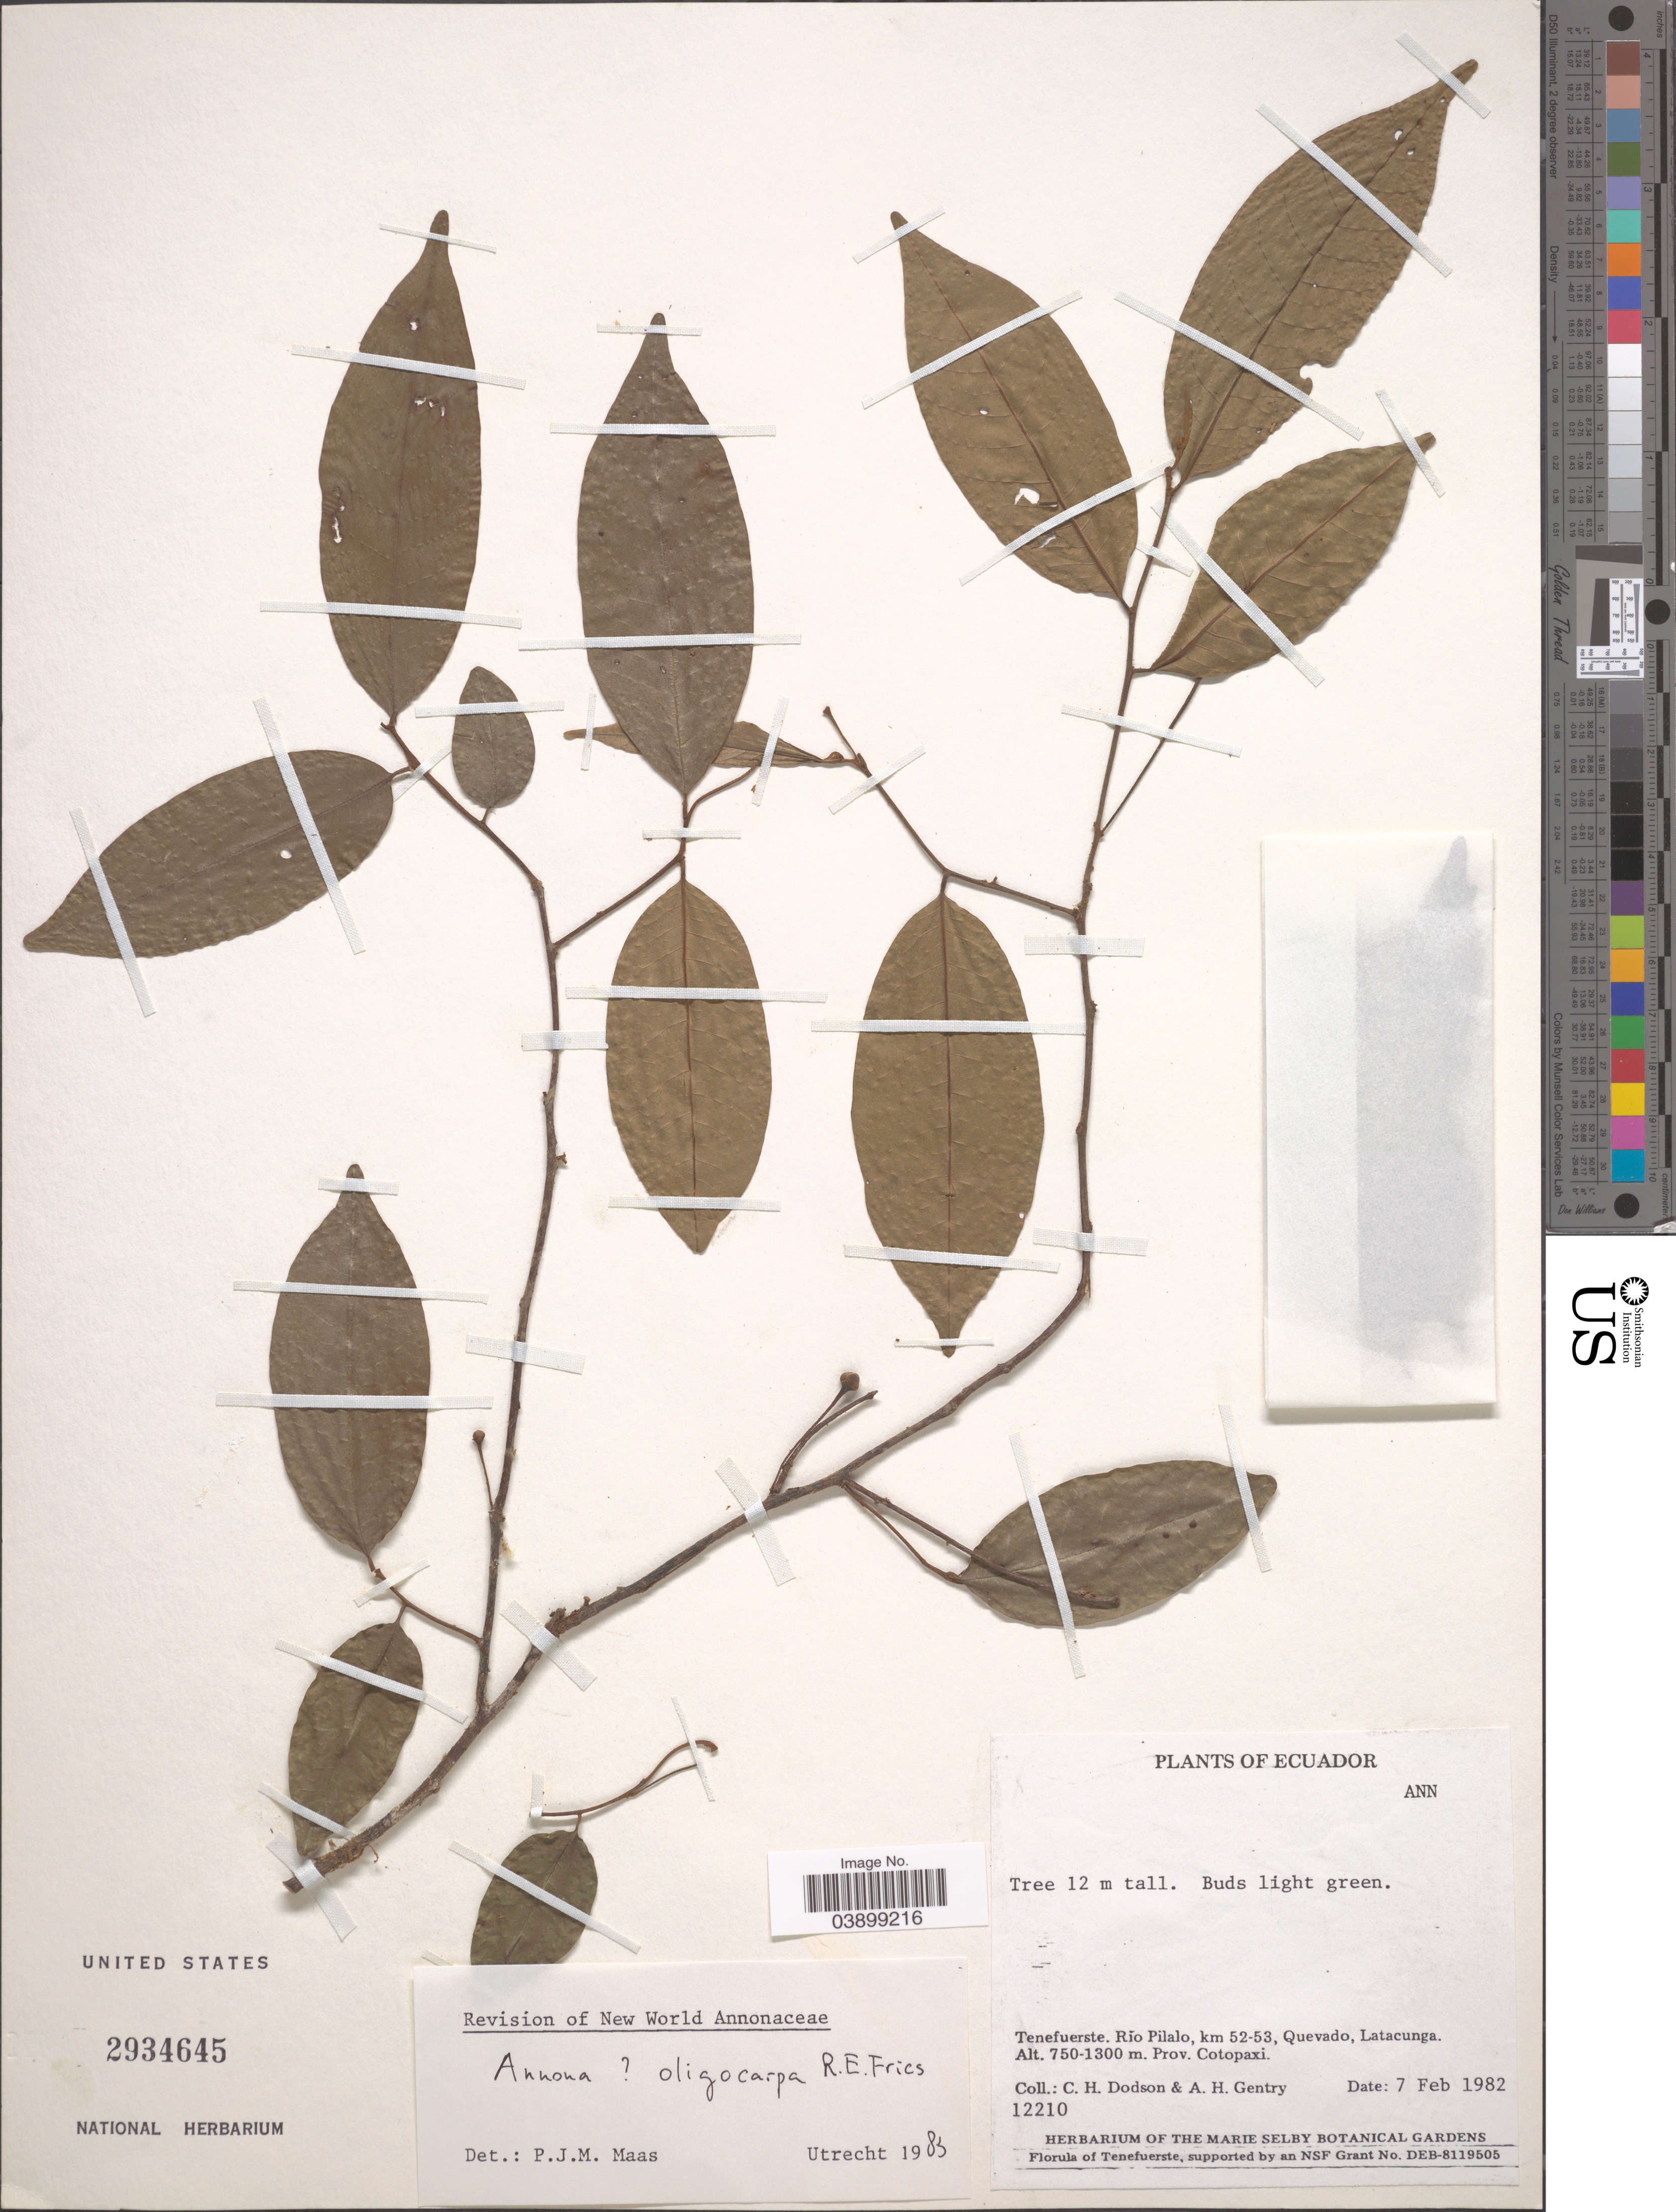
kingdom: Plantae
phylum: Tracheophyta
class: Magnoliopsida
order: Magnoliales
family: Annonaceae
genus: Annona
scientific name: Annona oligocarpa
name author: R.E. Fr.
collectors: C. H. Dodson & A. H. Gentry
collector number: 12210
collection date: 1982-02-07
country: Ecuador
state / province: Cotopaxi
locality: Tenefuerste. Río Pilalo, km 52-53, Quevado, Latacunga.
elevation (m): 750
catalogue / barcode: US 2934645